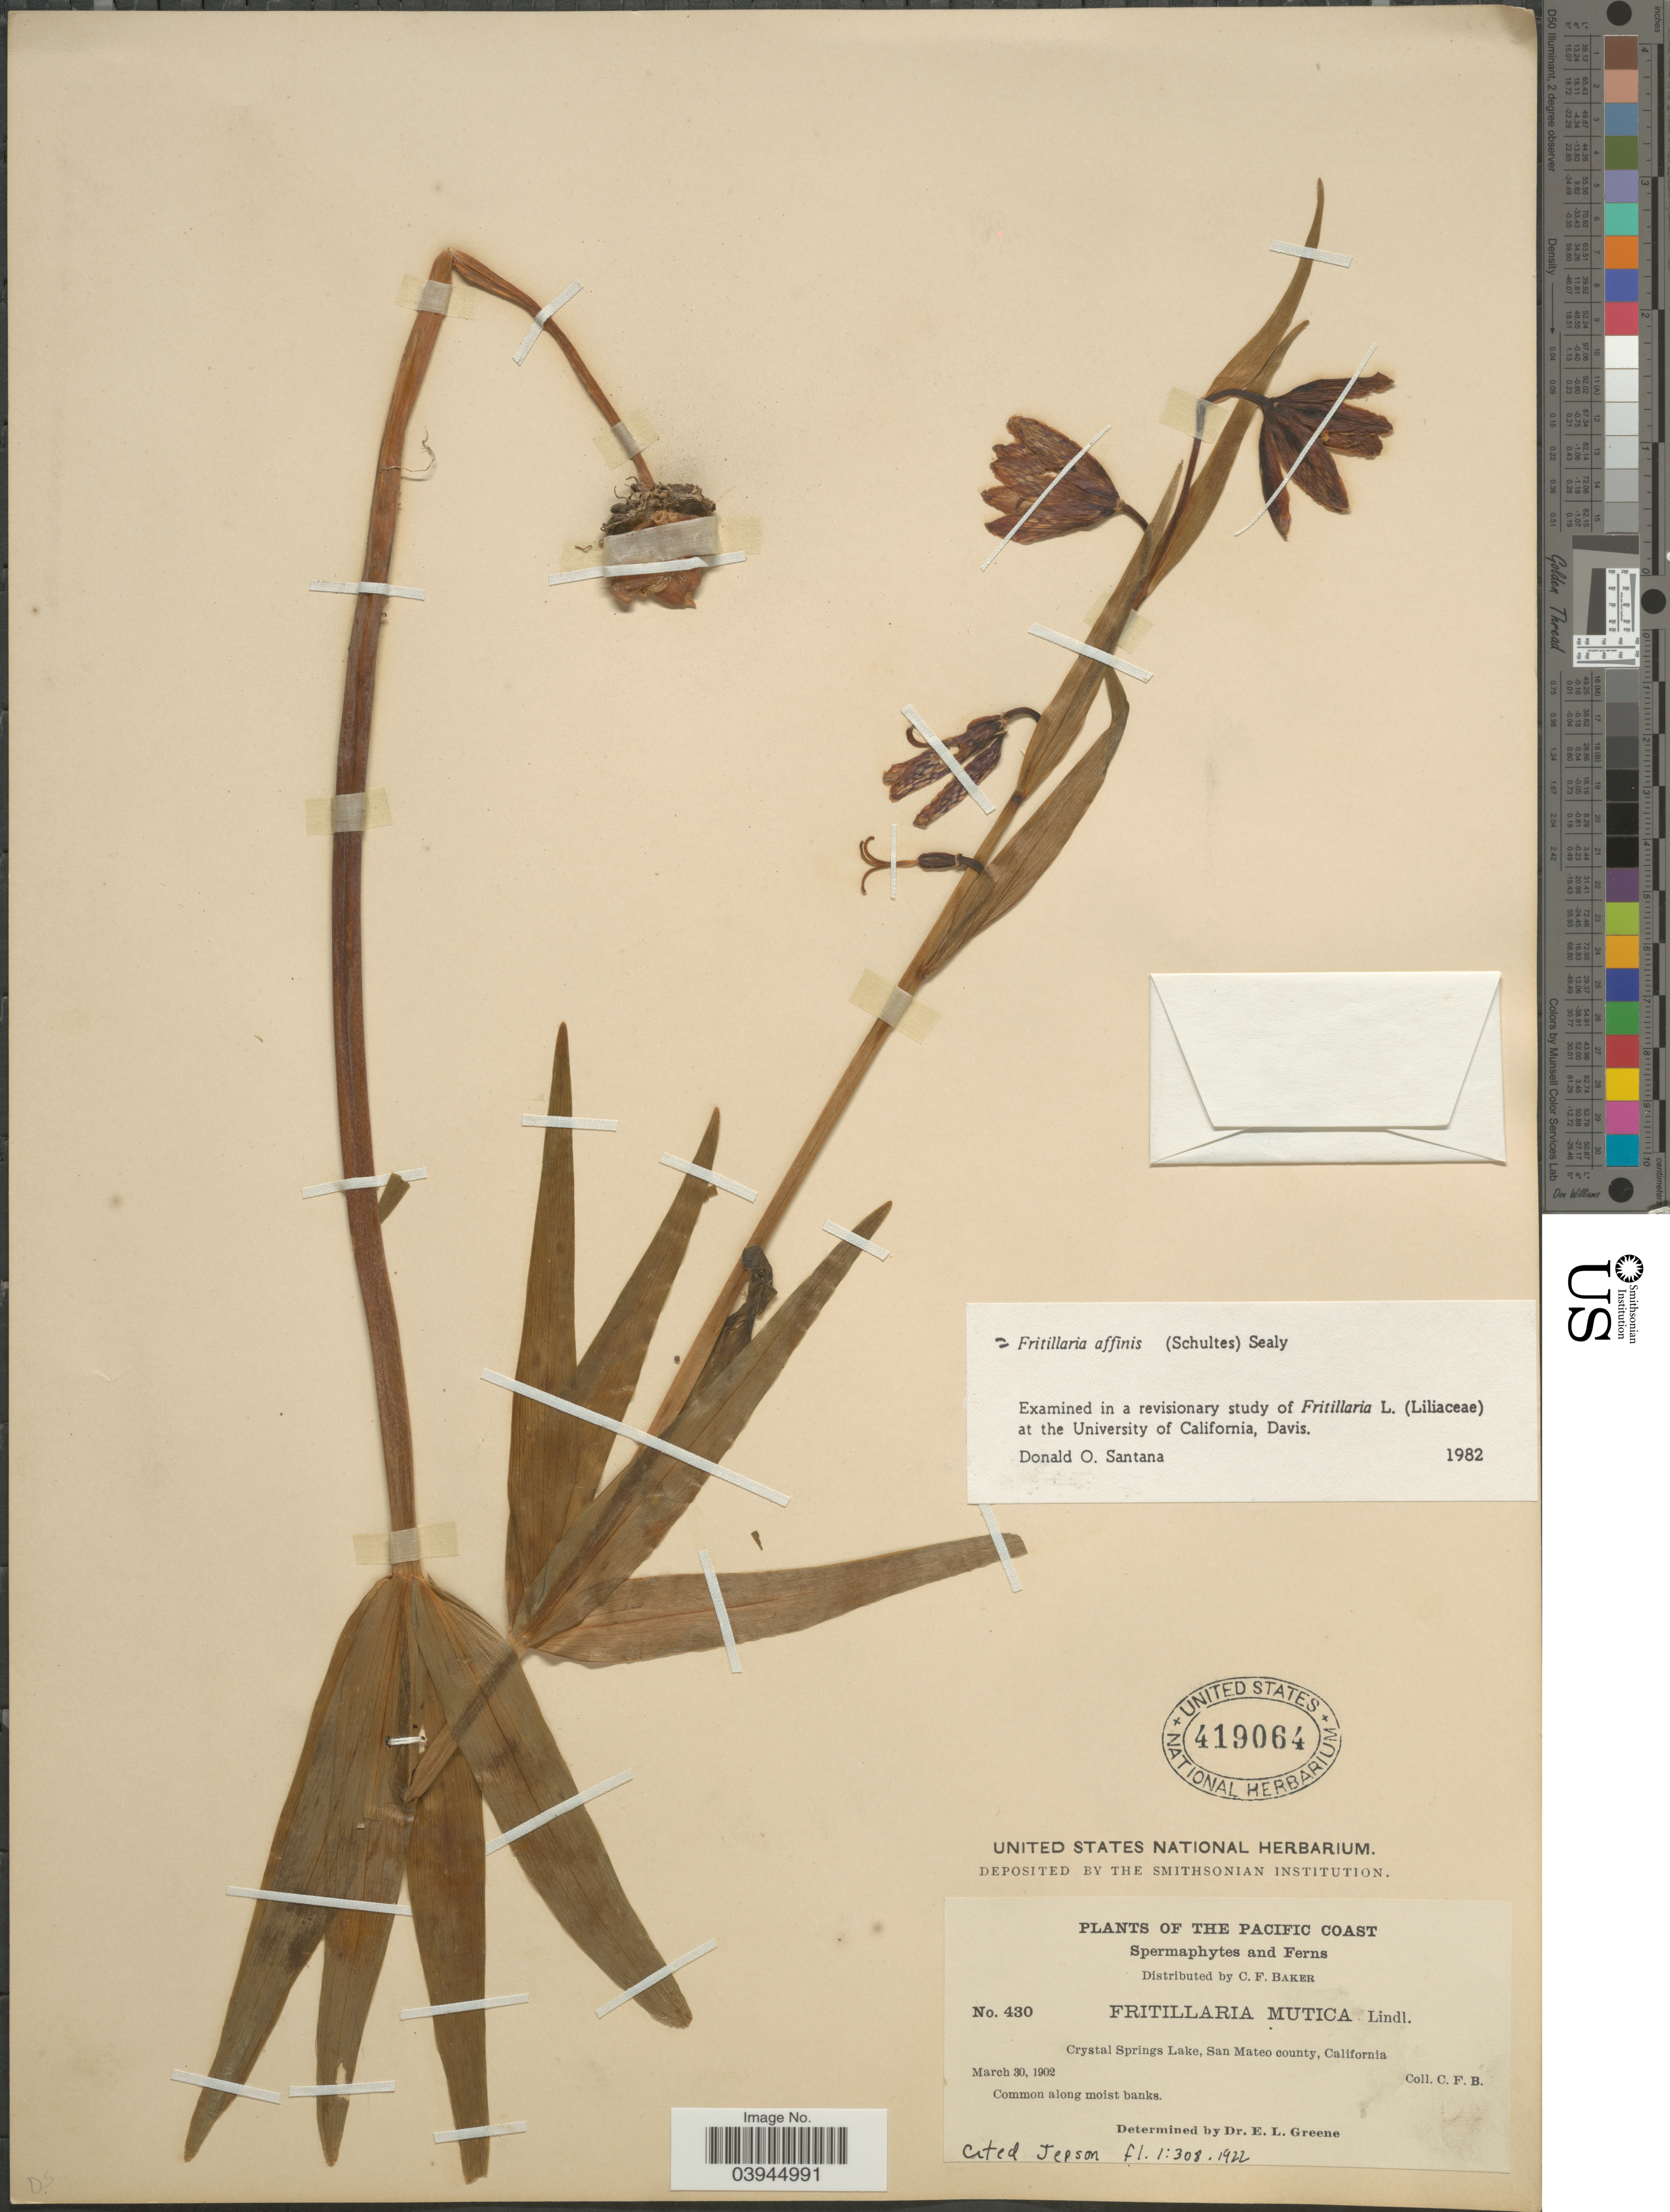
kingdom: Plantae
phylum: Tracheophyta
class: Liliopsida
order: Liliales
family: Liliaceae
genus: Fritillaria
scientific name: Fritillaria affinis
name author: (Schult. & Schult. f.) Sealy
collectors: C. F. Baker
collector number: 430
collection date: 1902-03-30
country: United States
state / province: California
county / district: San Mateo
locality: The Pacific Coast. Crystal Springs Lake, San Mateo County.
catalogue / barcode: US 419064